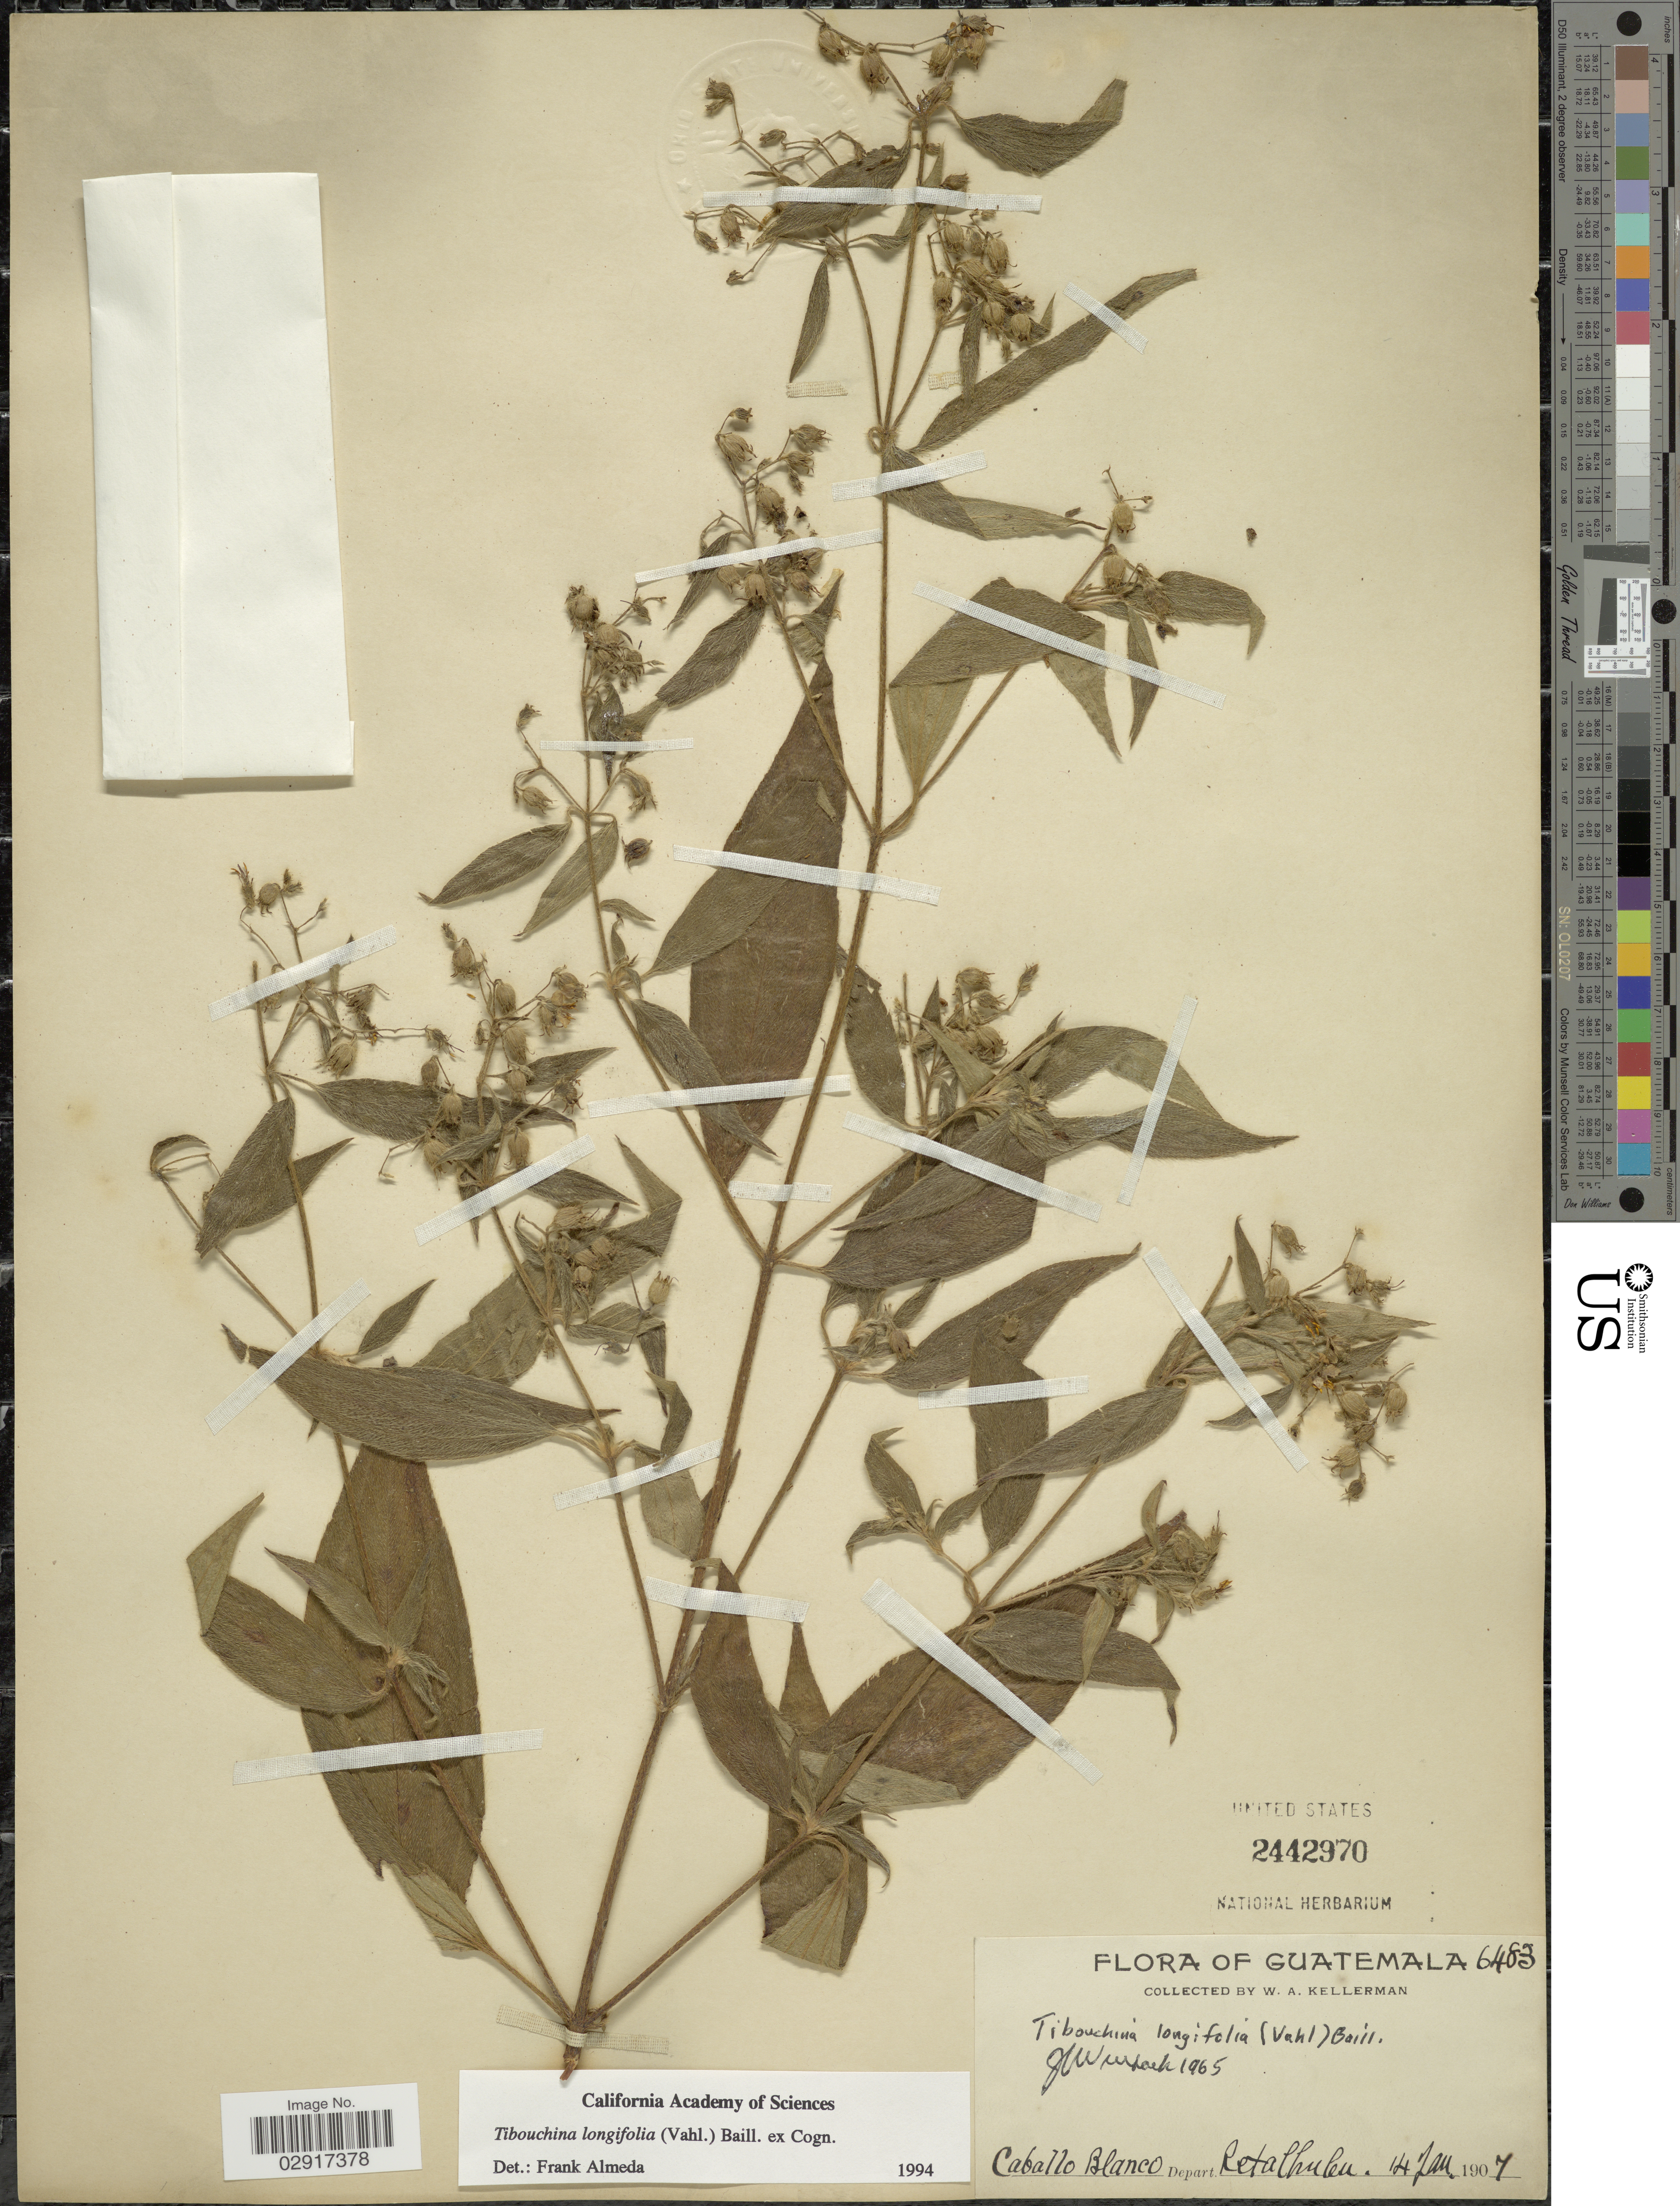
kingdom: Plantae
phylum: Tracheophyta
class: Magnoliopsida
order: Myrtales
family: Melastomataceae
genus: Chaetogastra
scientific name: Chaetogastra longifolia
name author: (Vahl) DC.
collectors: W. Kellerman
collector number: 6483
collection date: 1907-01-14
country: Guatemala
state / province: Retalhuleu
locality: Caballo Blanco. Depart. Retalhuleu.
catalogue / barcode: US 2442970